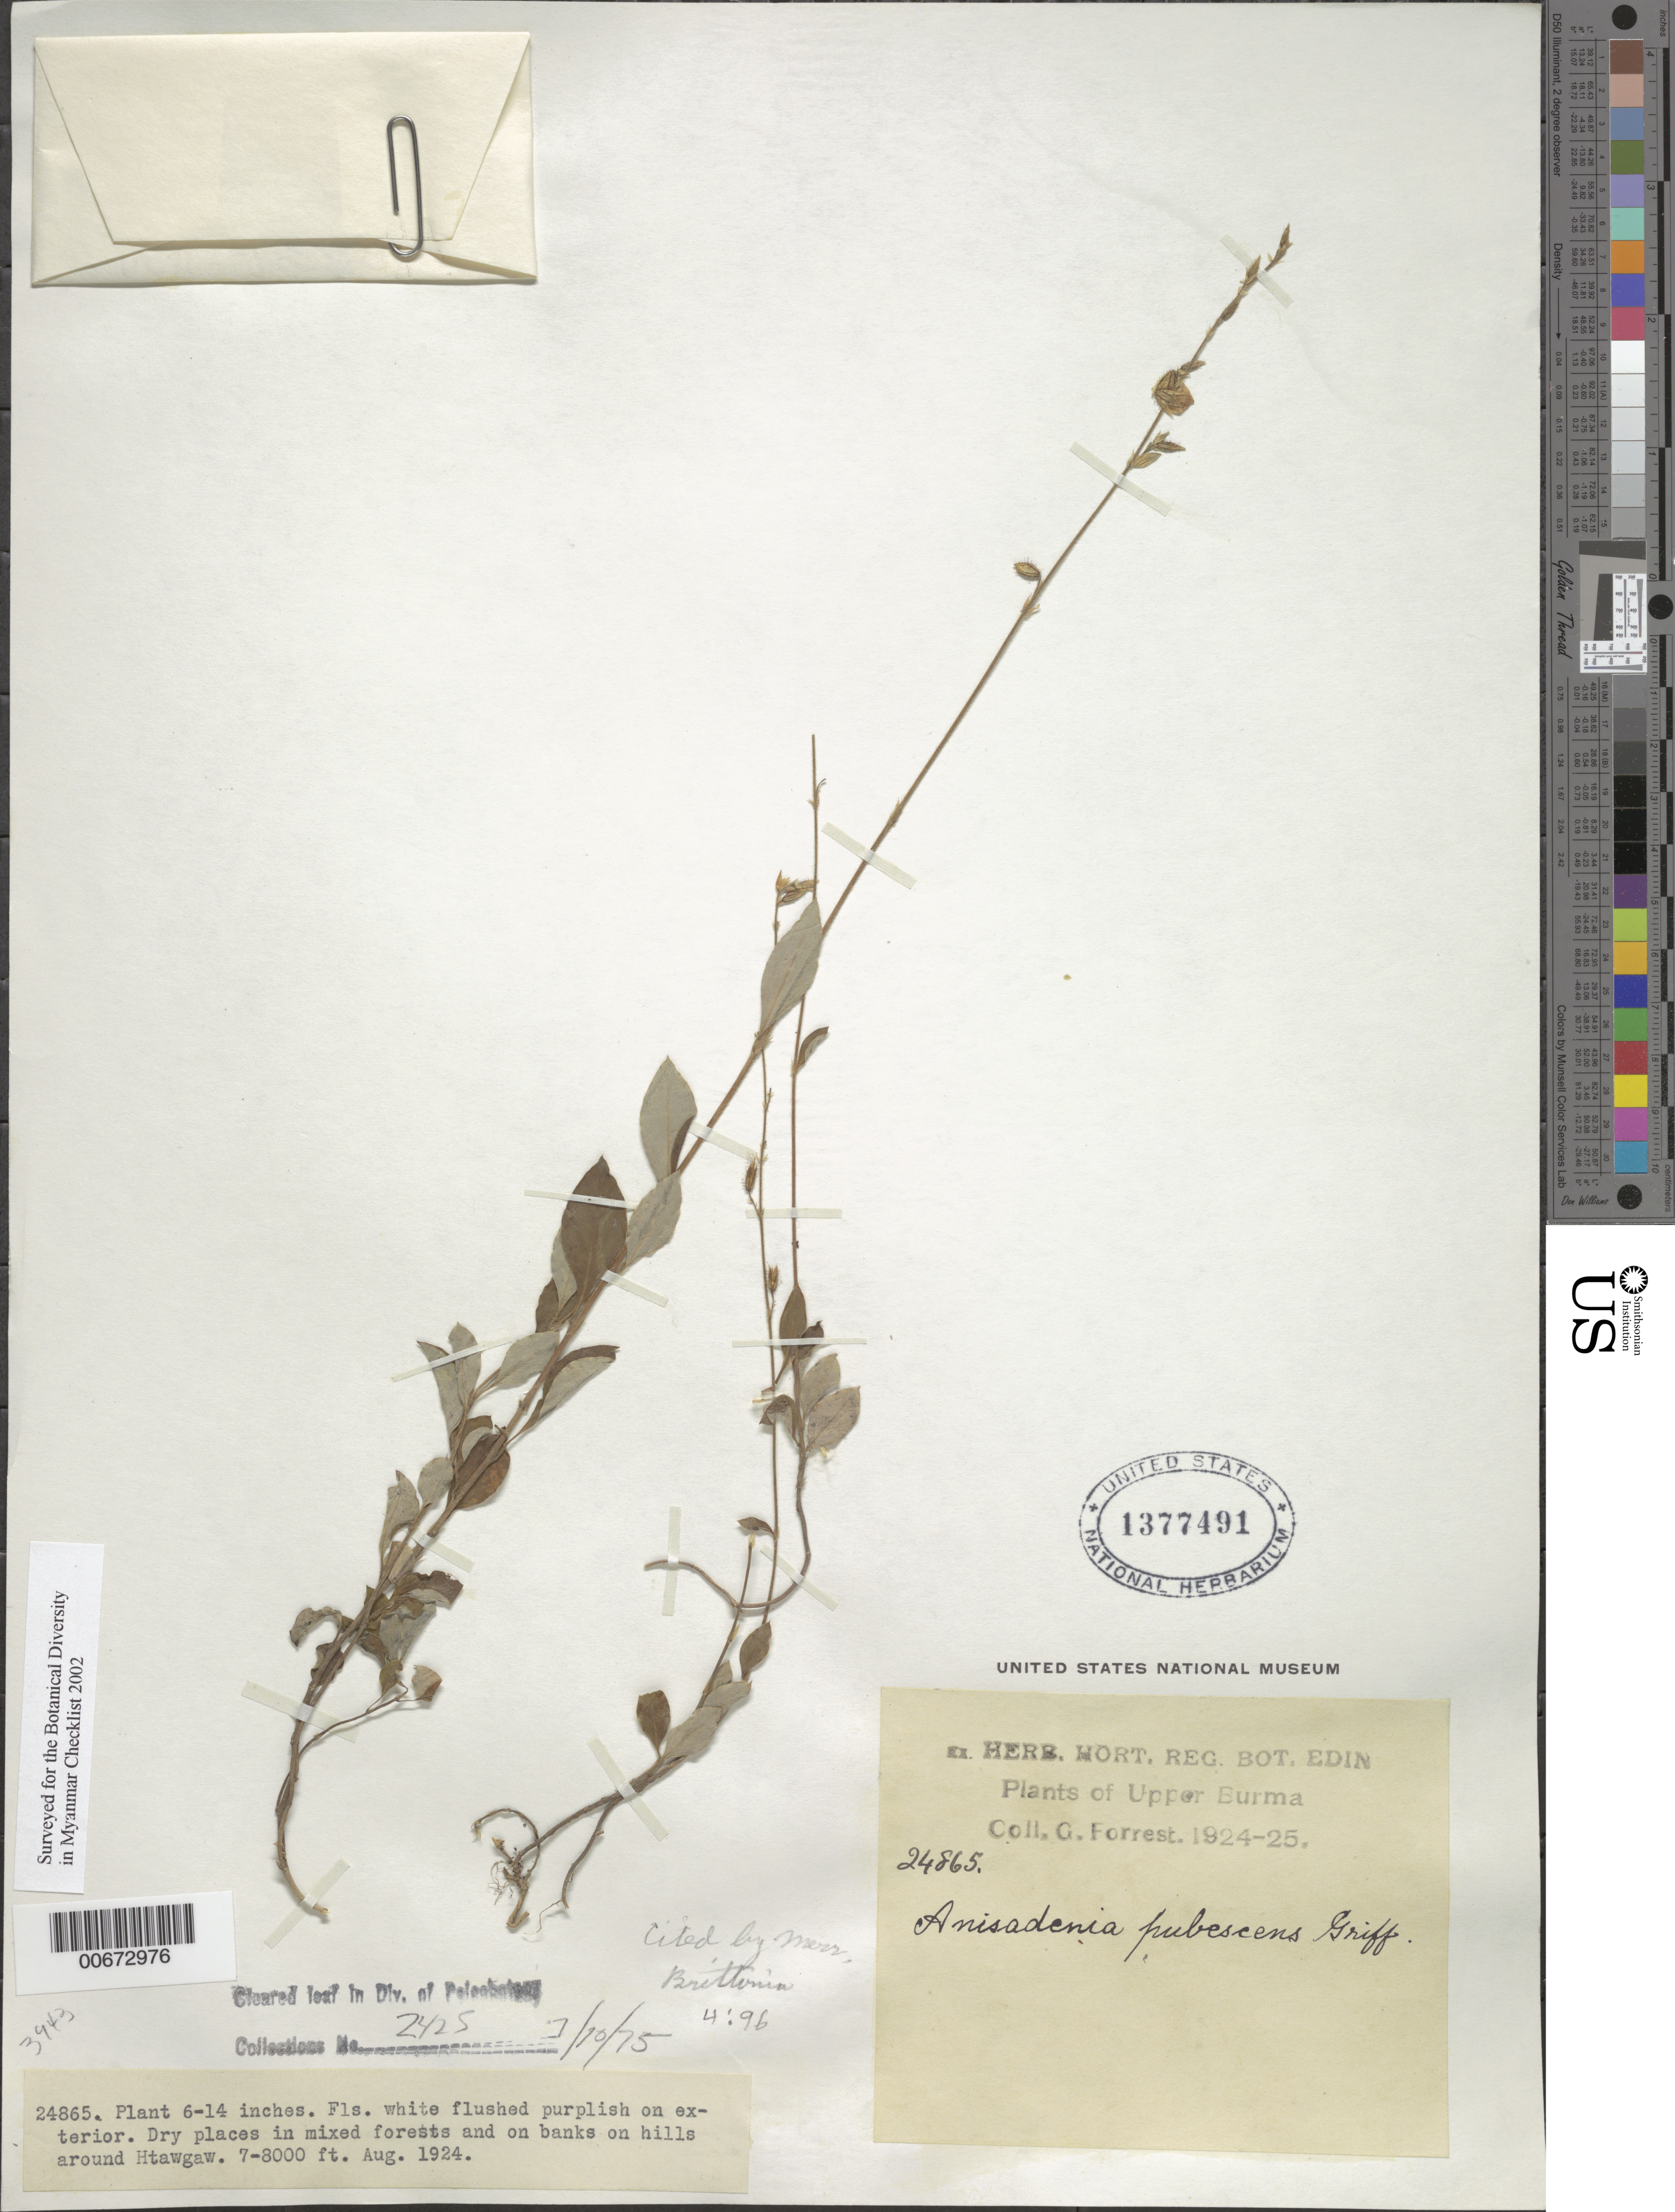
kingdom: Plantae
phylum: Tracheophyta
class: Magnoliopsida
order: Malpighiales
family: Linaceae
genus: Anisadenia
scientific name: Anisadenia pubescens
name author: Griff.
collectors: G. Forrest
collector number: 24865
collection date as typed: Aug 1924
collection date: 1924-08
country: Myanmar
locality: Upper Burma, around Htawgaw.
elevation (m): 2134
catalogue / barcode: US 1377491